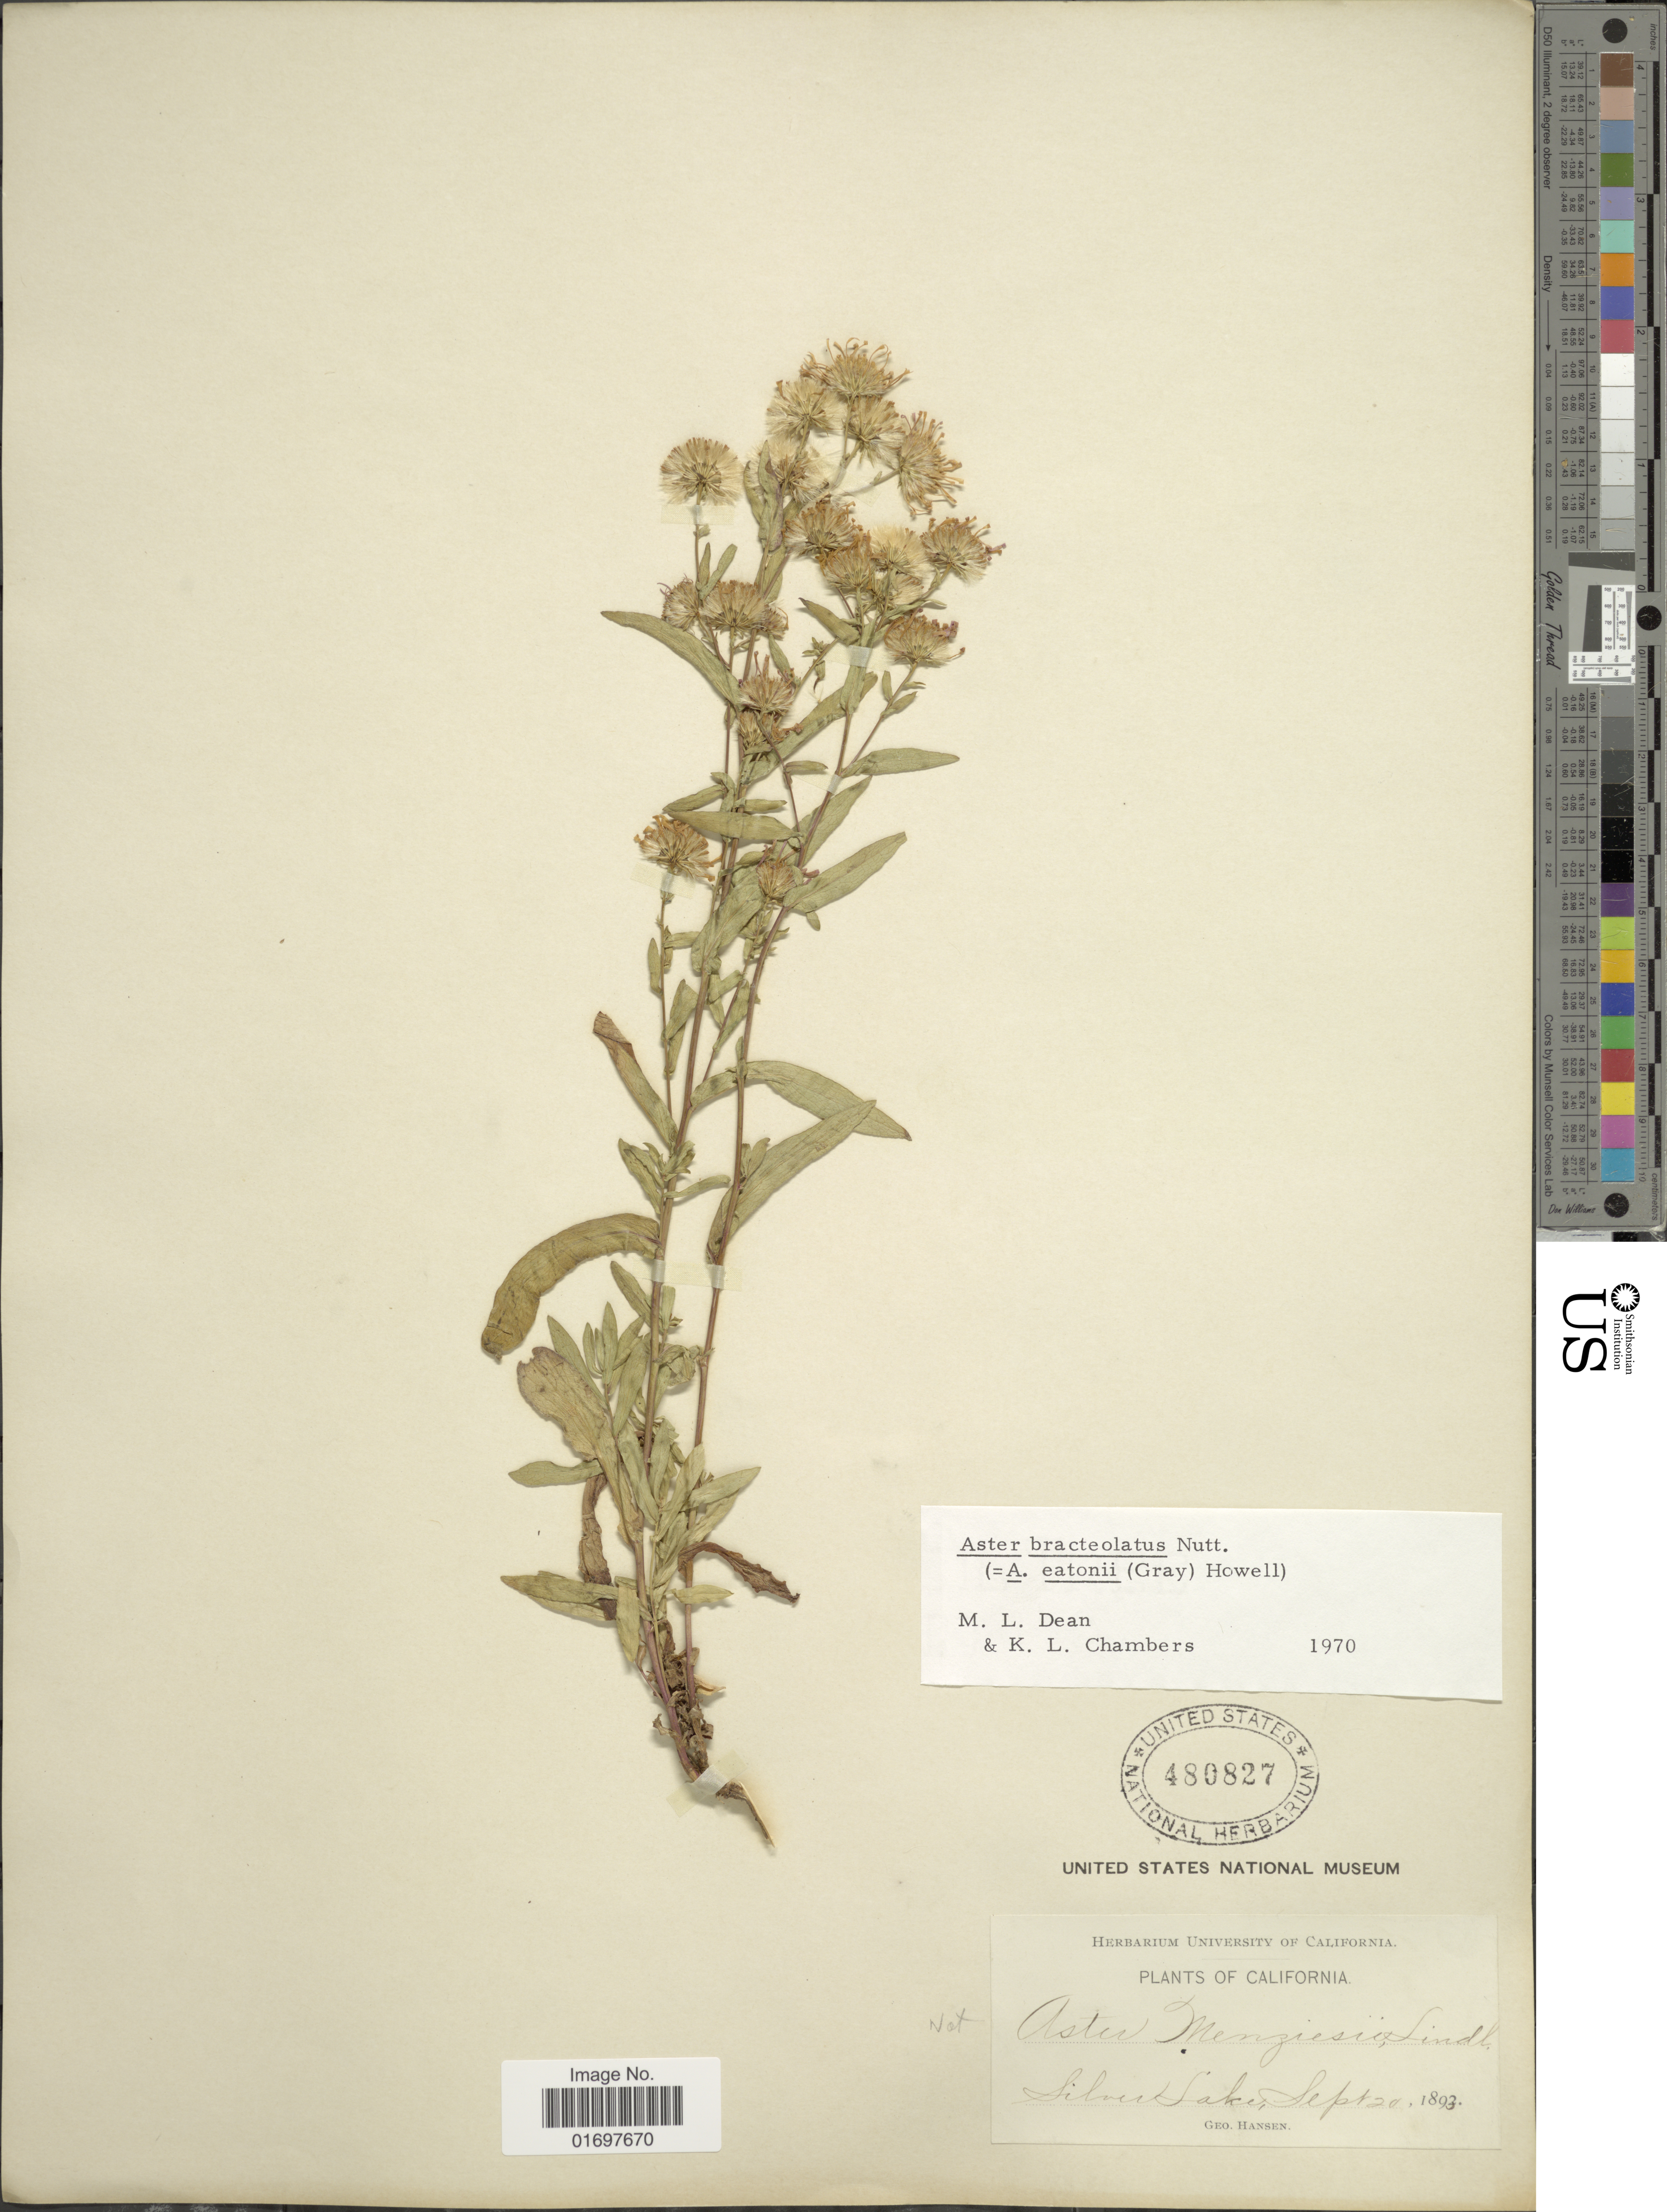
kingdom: Plantae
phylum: Tracheophyta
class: Magnoliopsida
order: Asterales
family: Asteraceae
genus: Symphyotrichum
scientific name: Symphyotrichum bracteolatum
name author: (Nutt.) G.L. Nesom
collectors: G. Hansen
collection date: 1893-09-20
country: United States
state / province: California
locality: Silver Lake.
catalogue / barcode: US 480827